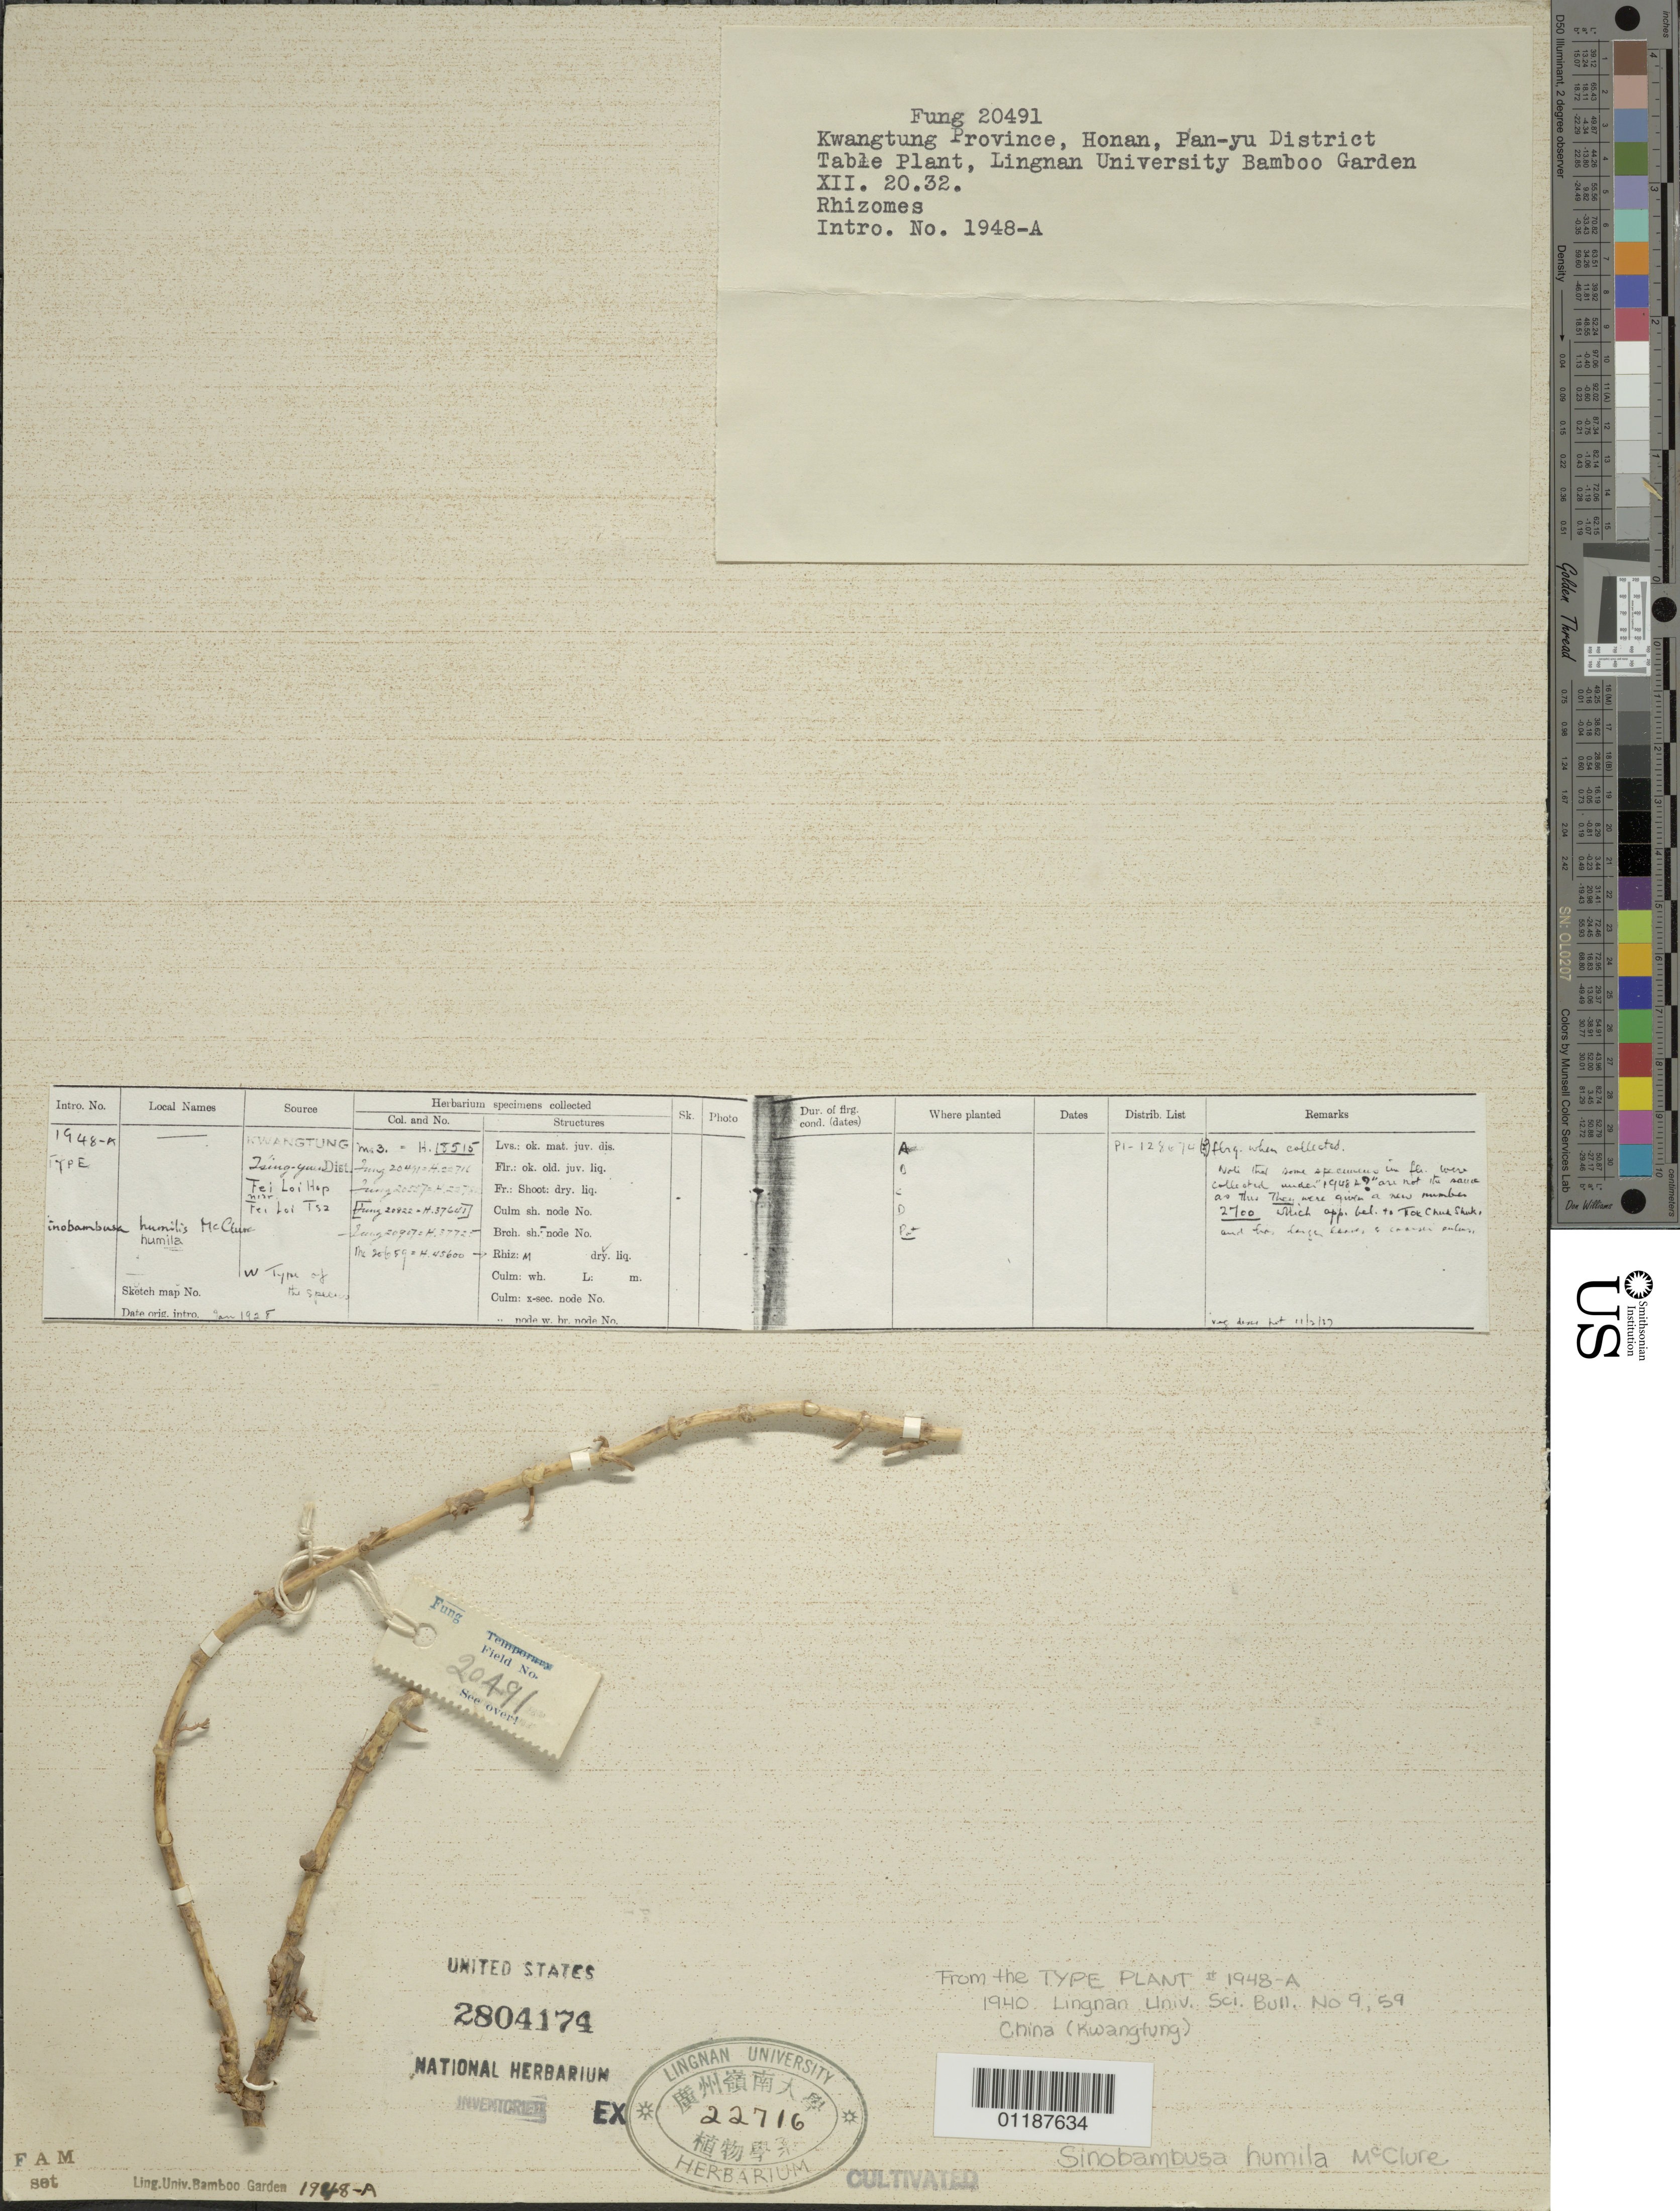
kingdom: Plantae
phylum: Tracheophyta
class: Liliopsida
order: Poales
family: Poaceae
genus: Sinobambusa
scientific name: Sinobambusa humila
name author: McClure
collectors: H. L. Fung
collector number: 20491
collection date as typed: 20 Dec 1932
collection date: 1932-12-20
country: China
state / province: Guangdong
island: Honam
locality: Lingnan University Bamboo Garden, Honan, Pan-yu District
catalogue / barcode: US 2804174